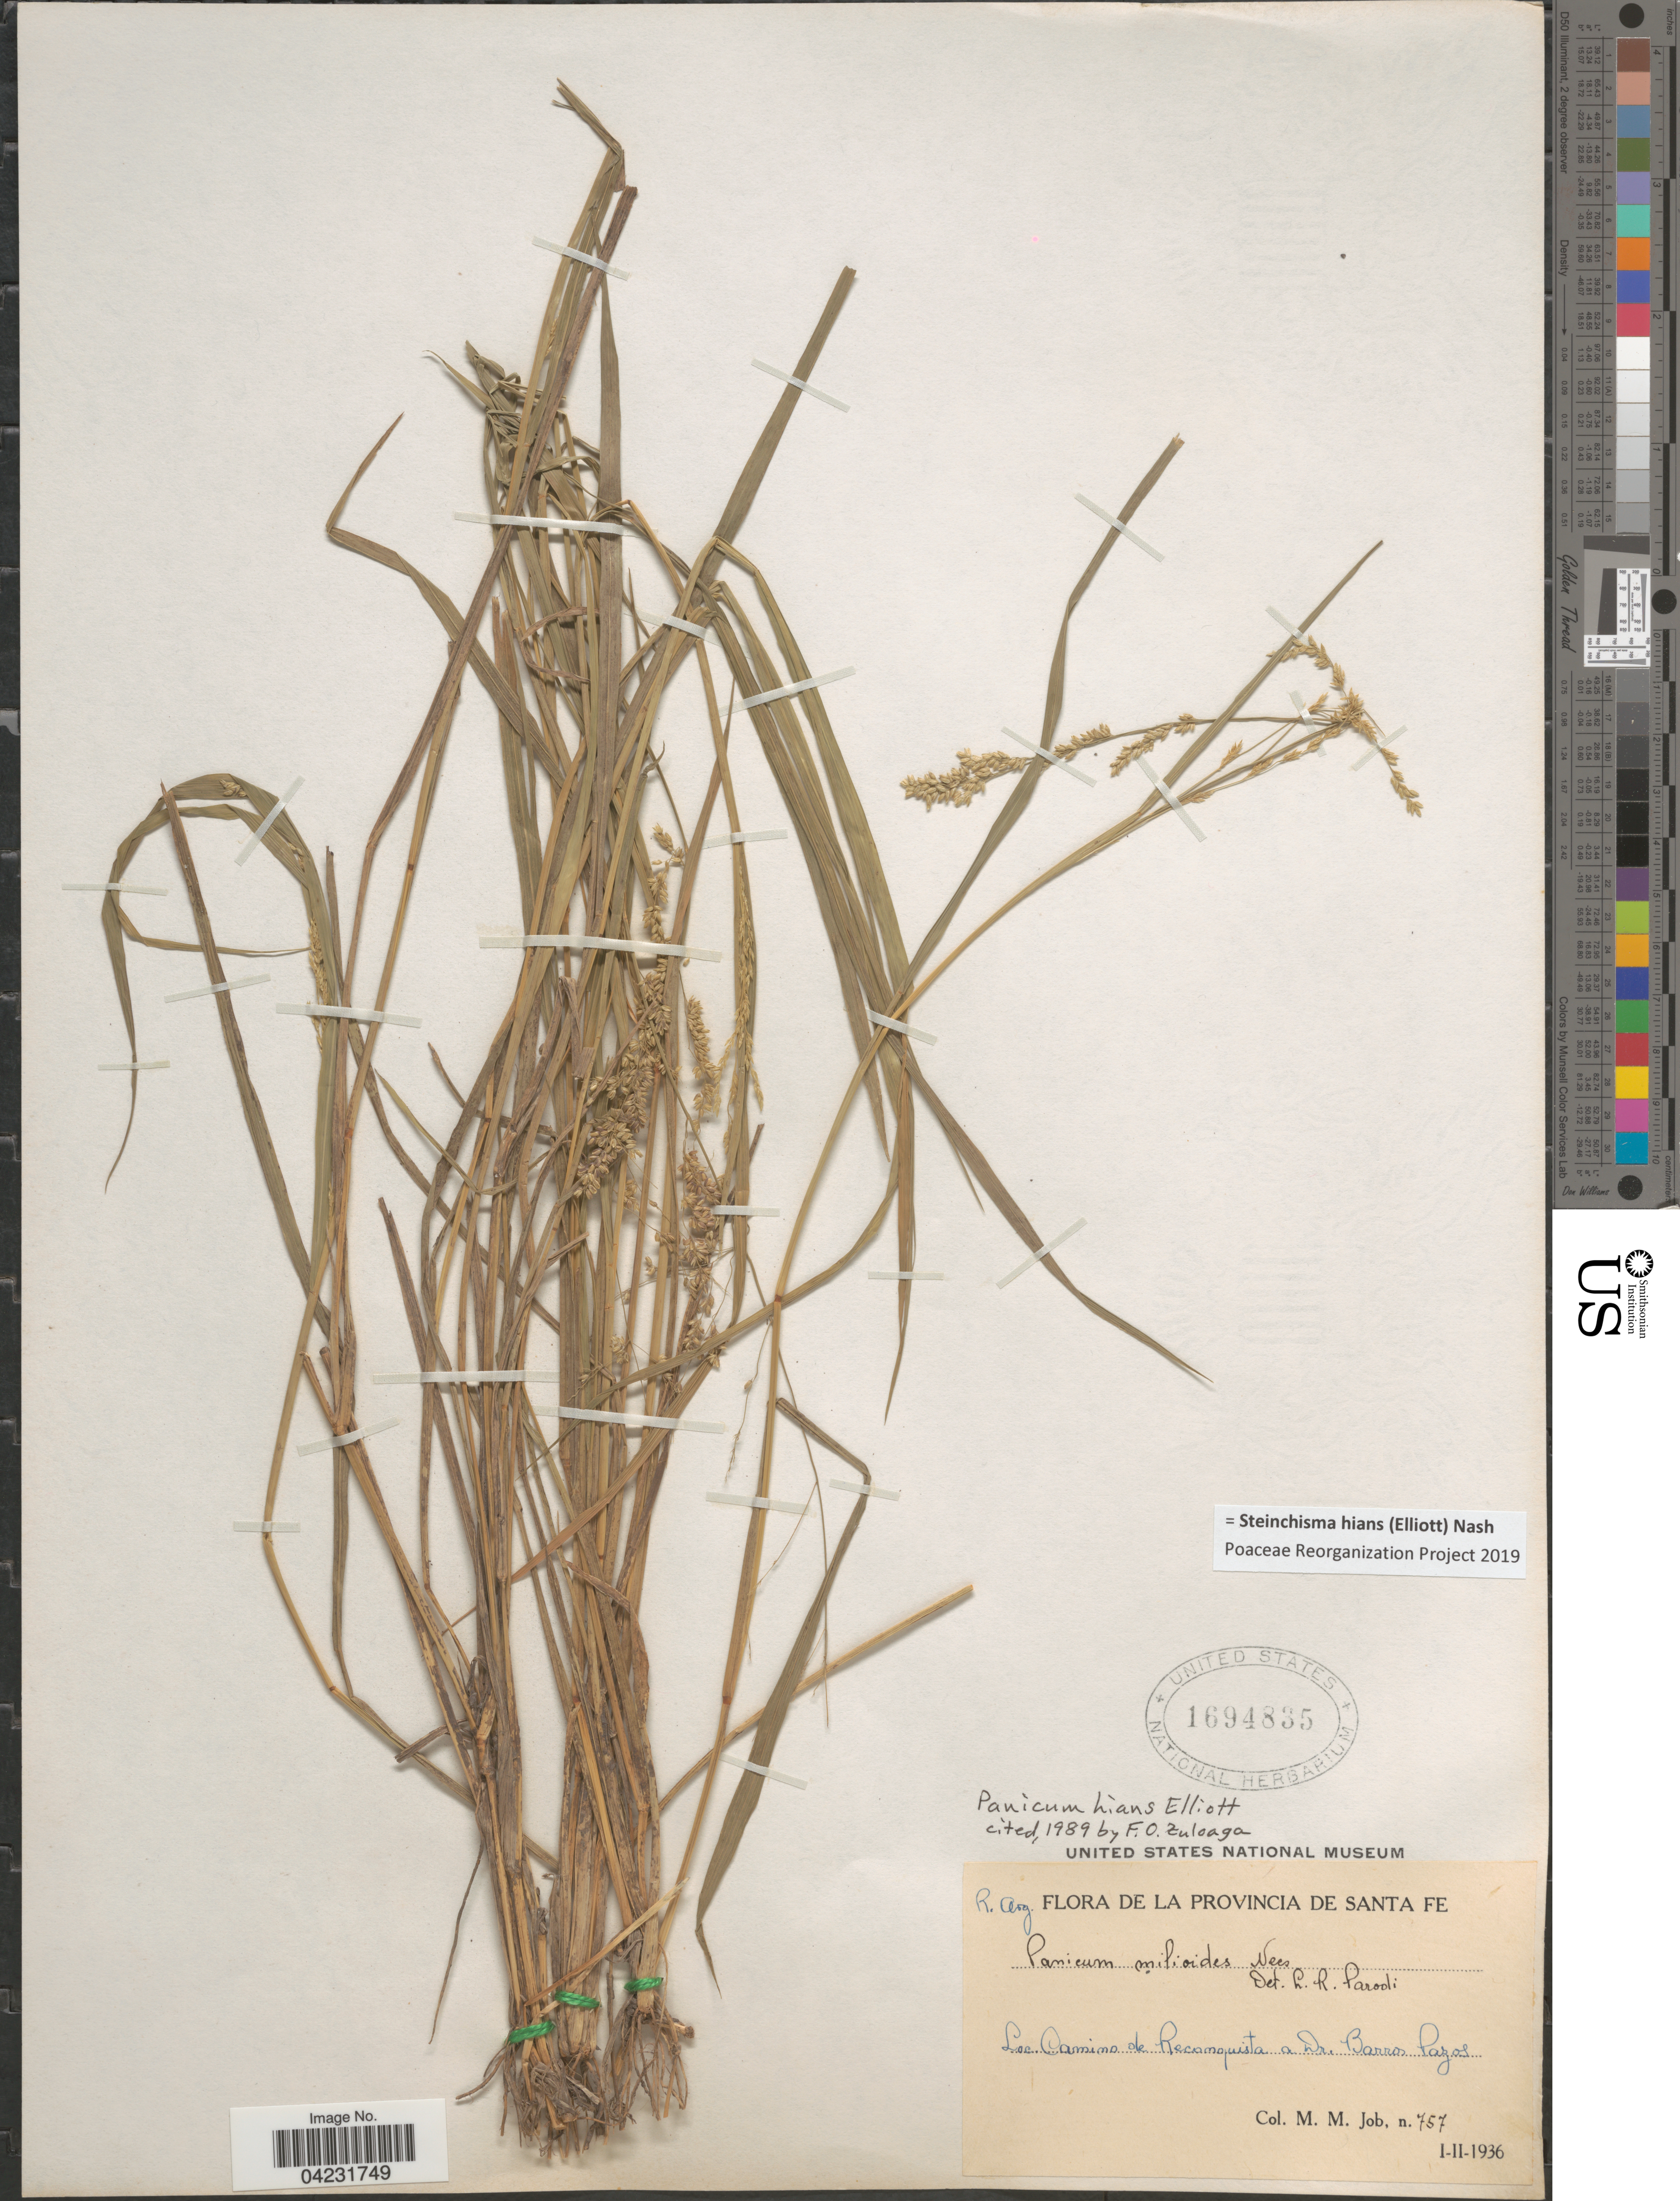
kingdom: Plantae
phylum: Tracheophyta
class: Liliopsida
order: Poales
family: Poaceae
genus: Steinchisma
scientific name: Steinchisma hians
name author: (Elliott) Nash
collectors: M. Job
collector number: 757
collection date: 1936-02-01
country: Argentina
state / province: Santa Fe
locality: Camino de Reconquista a Dr. Barros Pazos.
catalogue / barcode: US 1694835